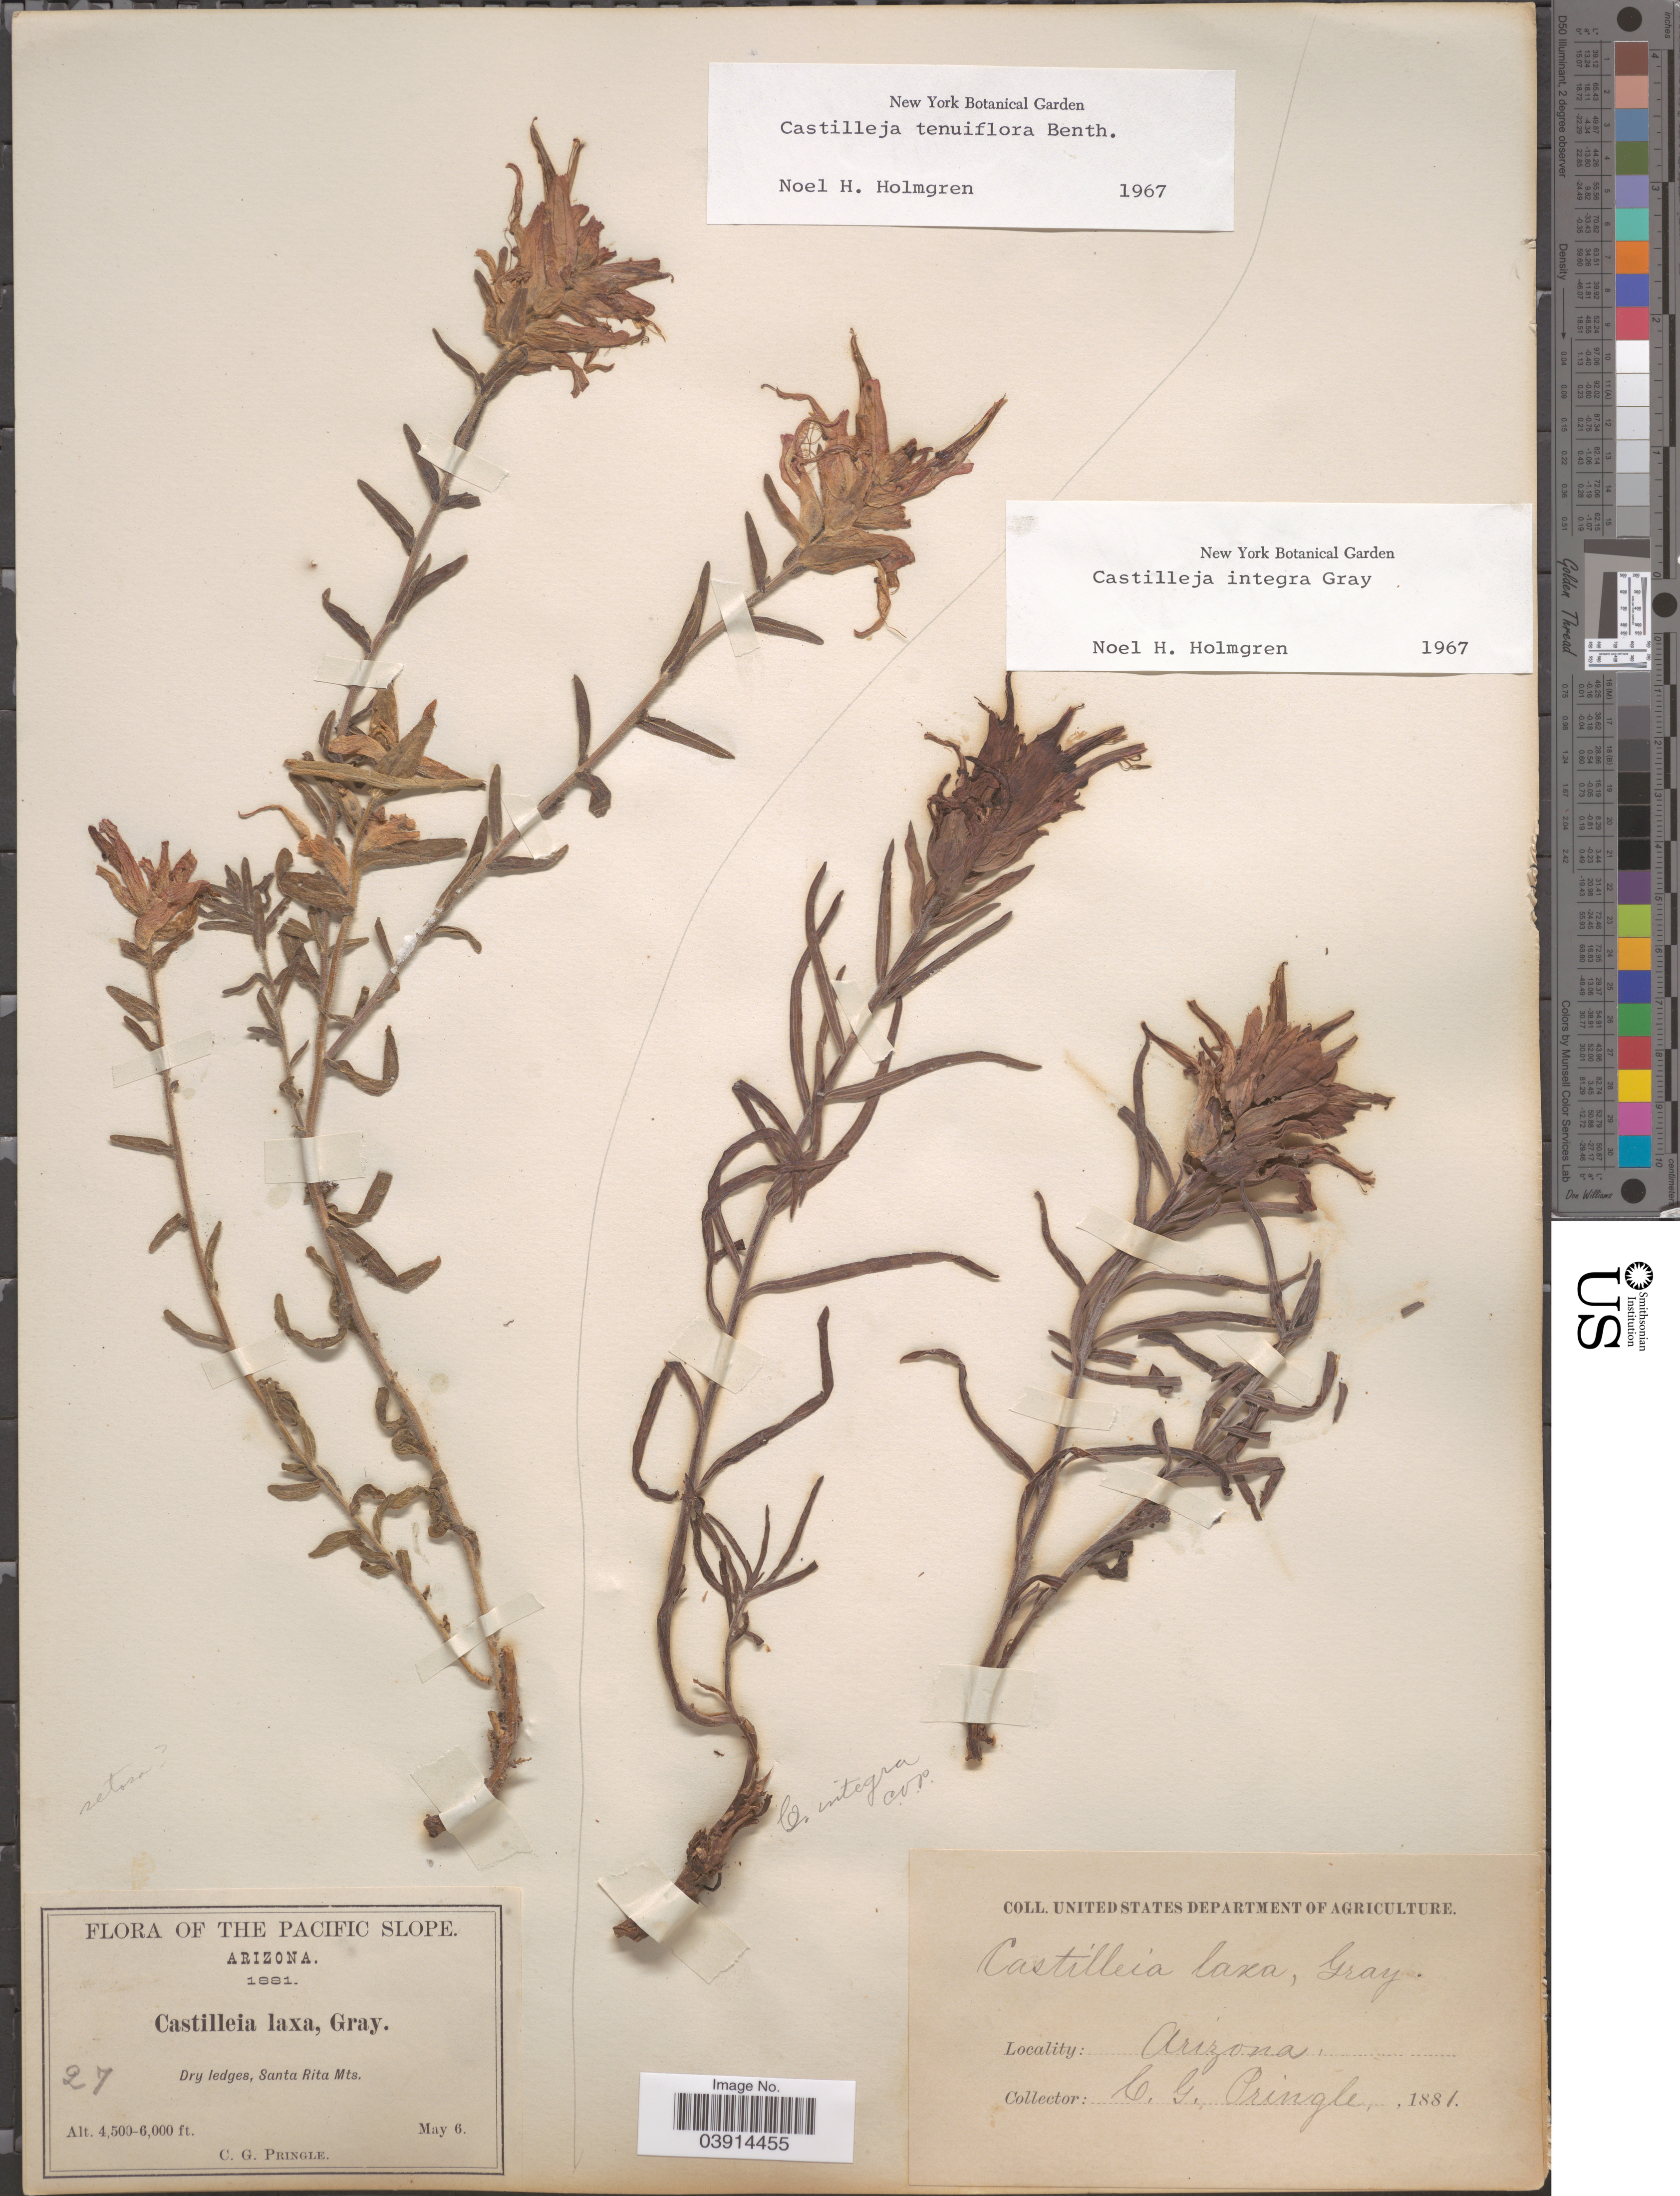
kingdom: Plantae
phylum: Tracheophyta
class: Magnoliopsida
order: Lamiales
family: Orobanchaceae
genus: Castilleja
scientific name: Castilleja tenuiflora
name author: Benth.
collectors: C. G. Pringle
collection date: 1881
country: United States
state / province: Arizona